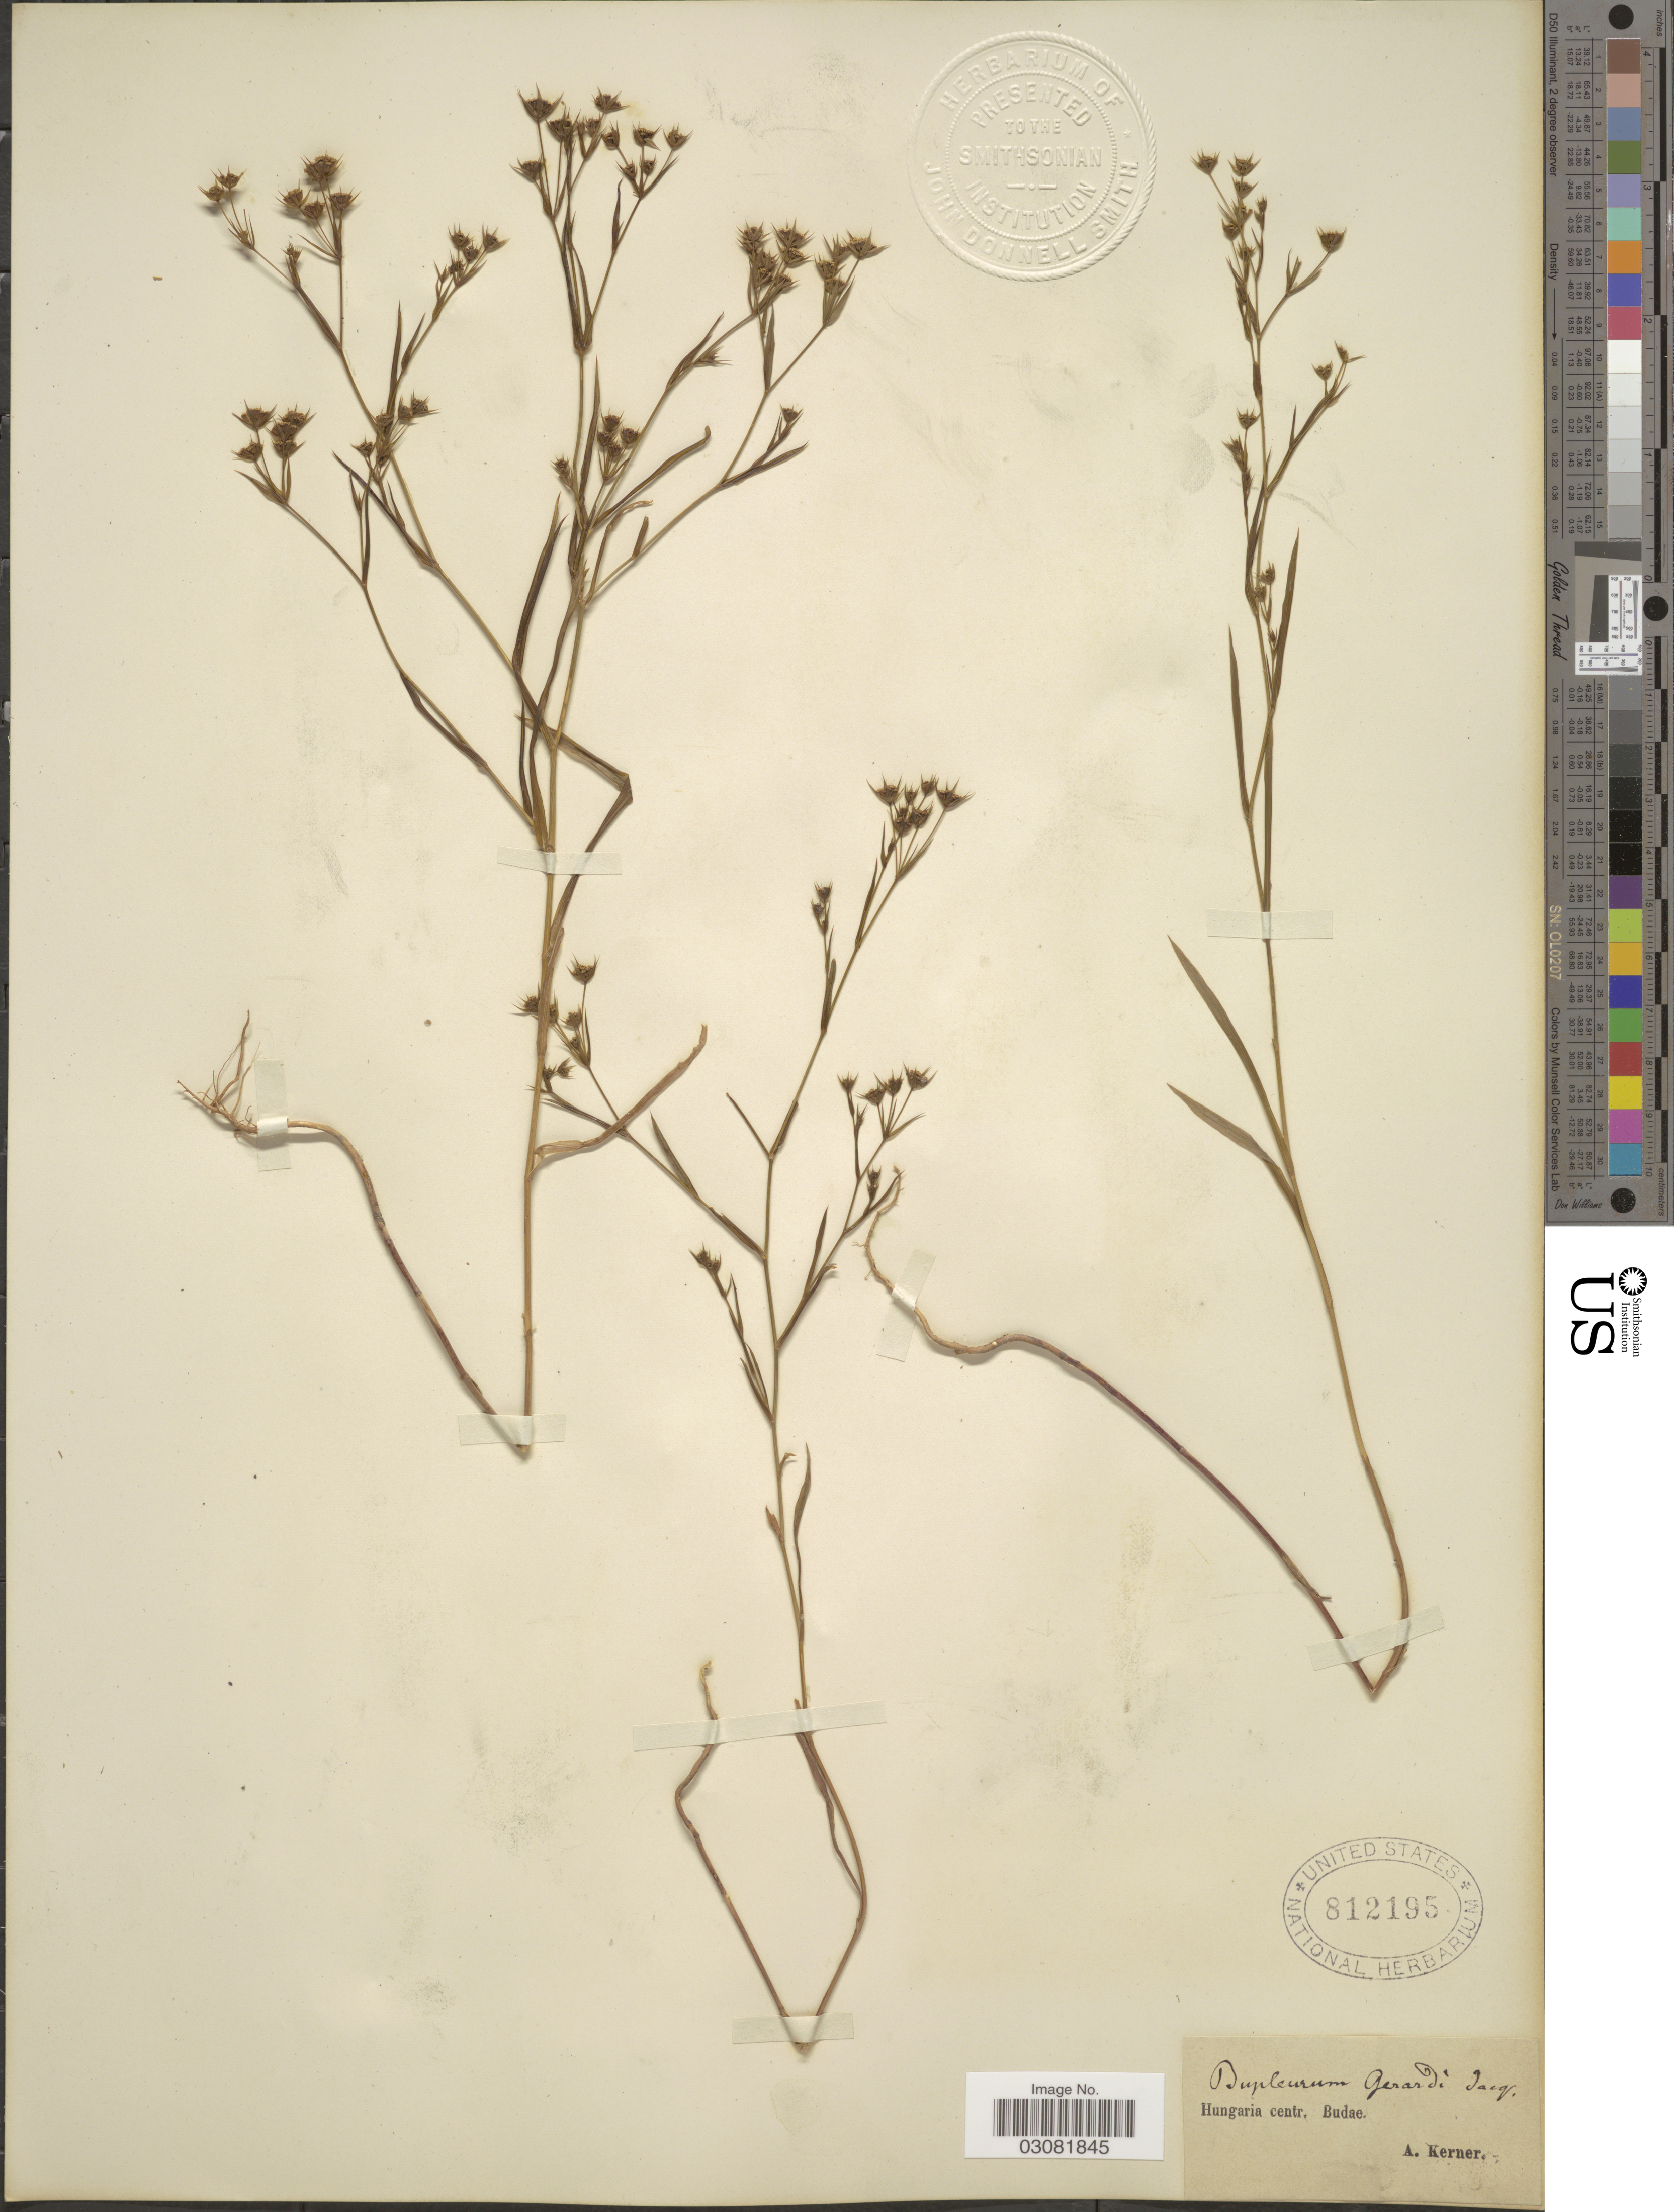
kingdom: Plantae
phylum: Tracheophyta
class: Magnoliopsida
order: Apiales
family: Apiaceae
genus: Bupleurum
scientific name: Bupleurum gerardii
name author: All.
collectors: A. Kerner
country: Hungary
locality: Hungaria centr. Budae.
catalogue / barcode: US 812195